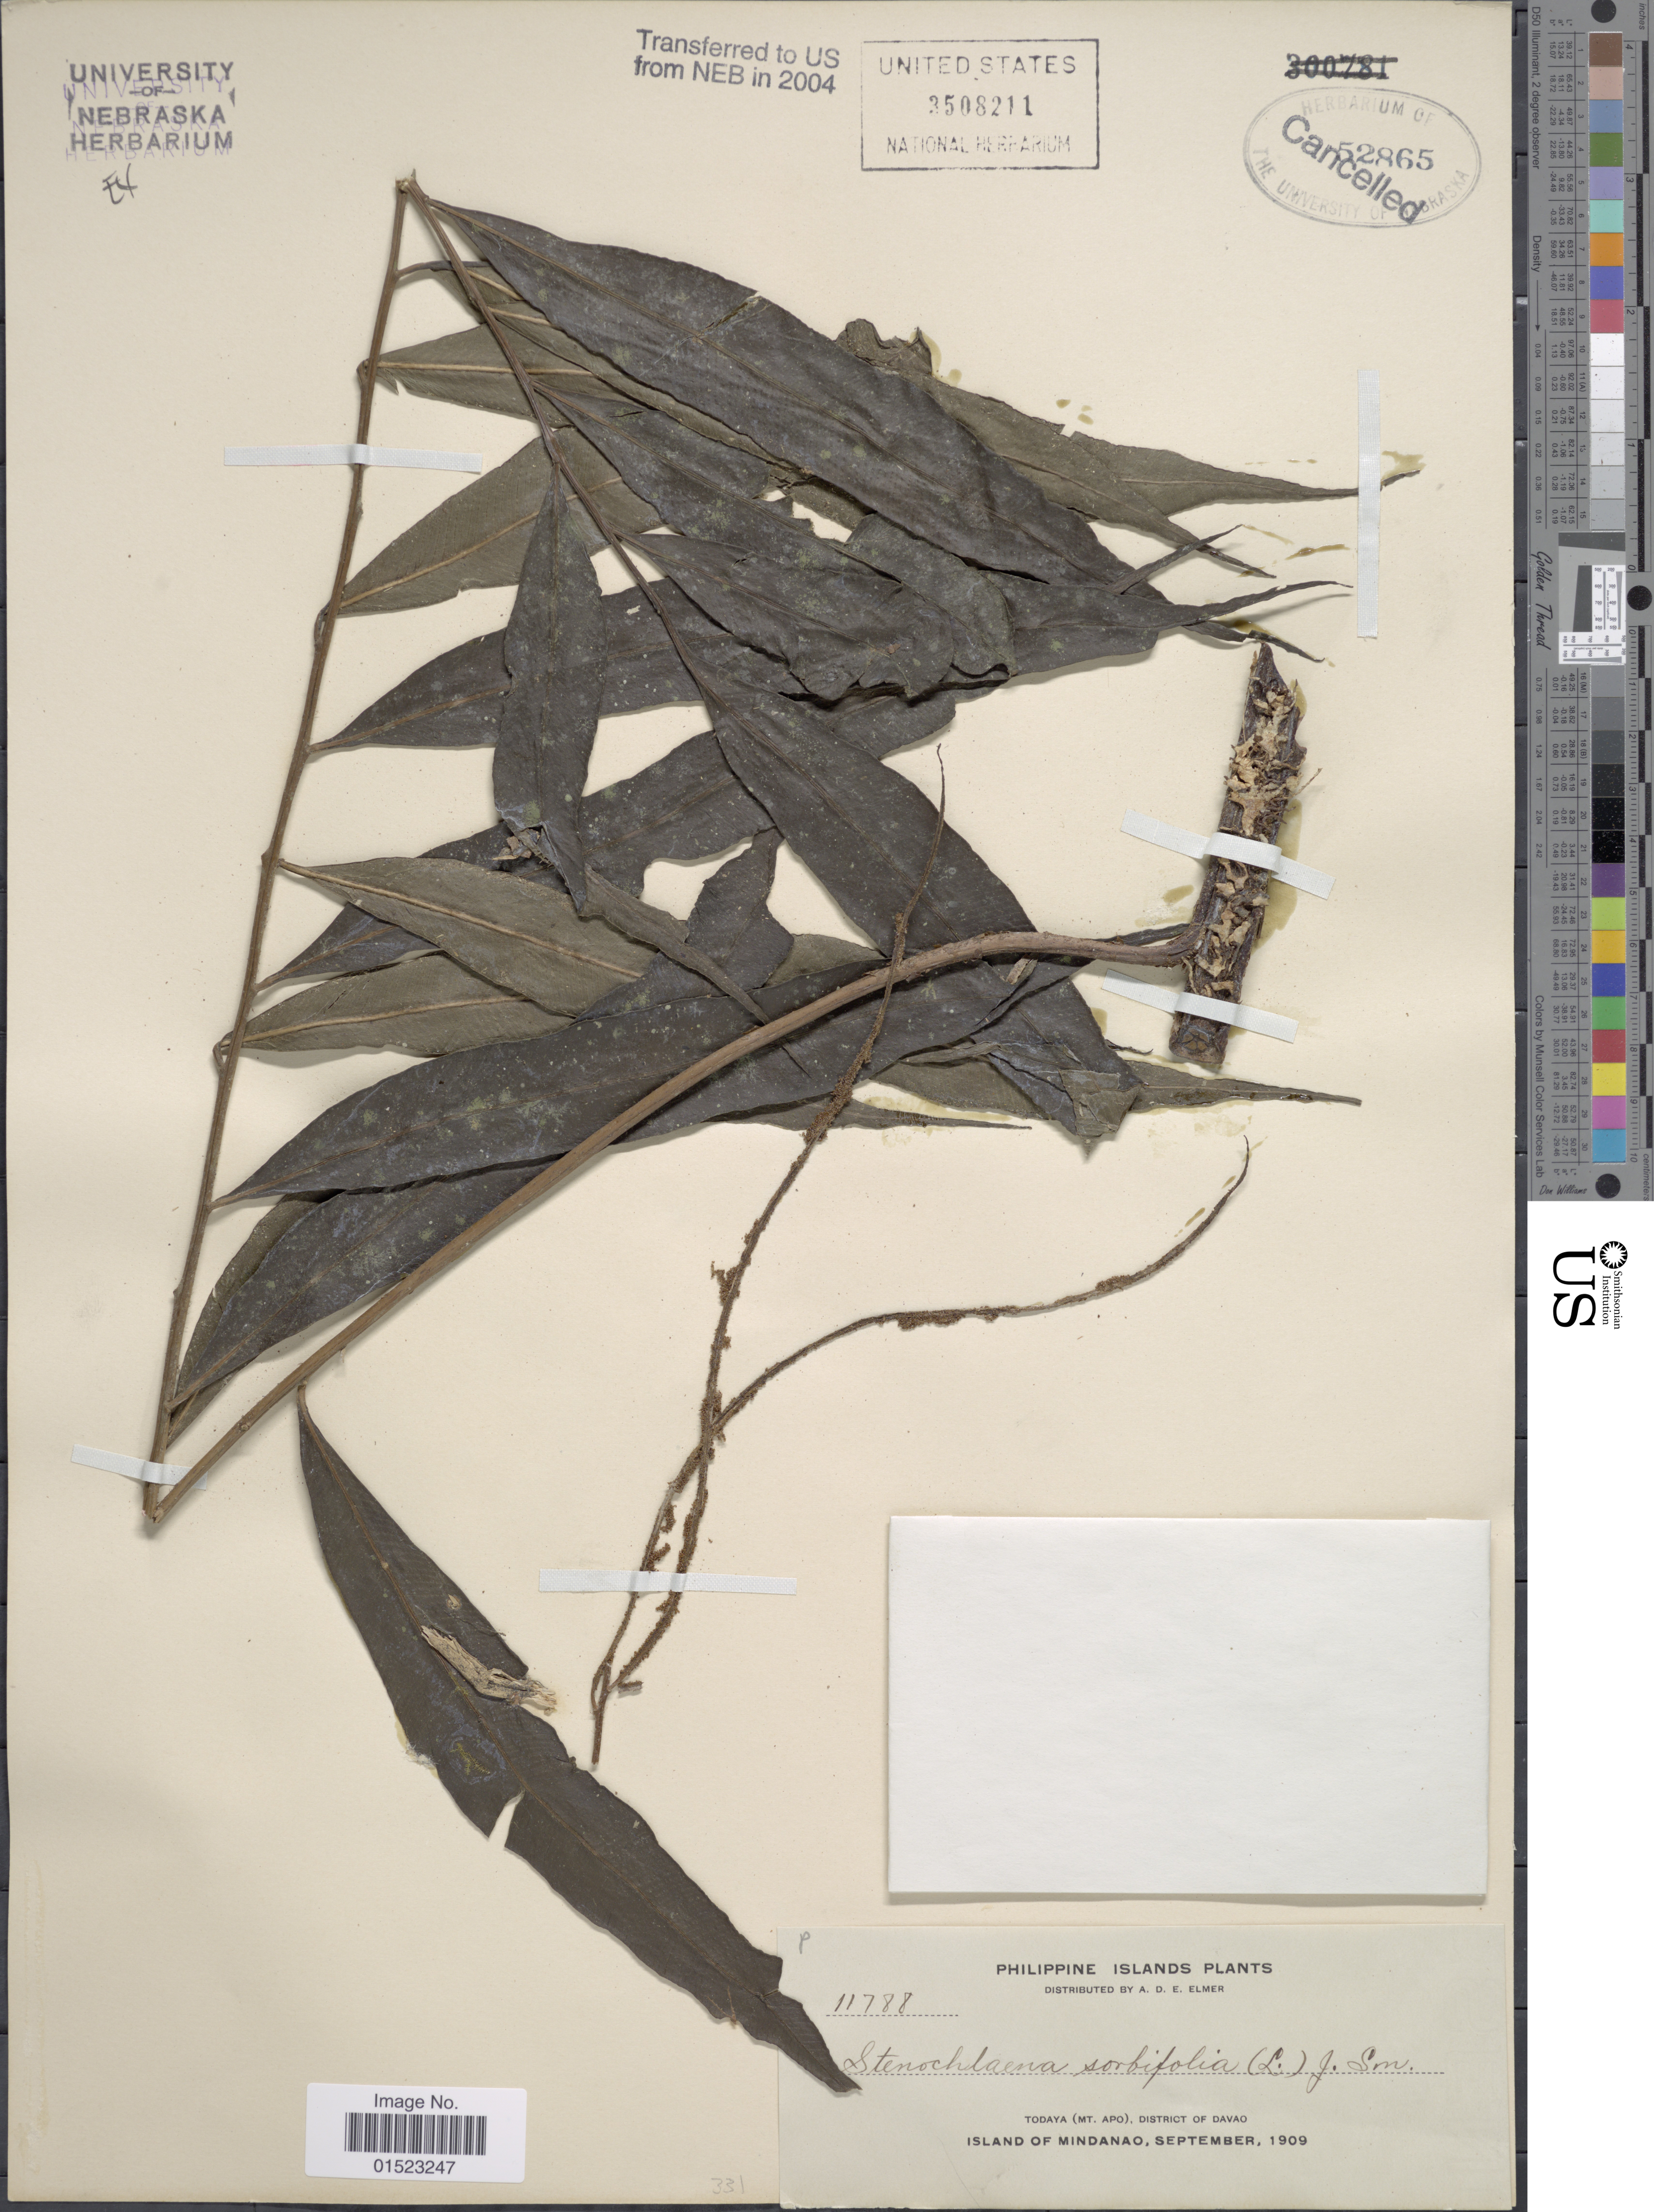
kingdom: Plantae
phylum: Tracheophyta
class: Polypodiopsida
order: Polypodiales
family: Blechnaceae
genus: Stenochlaena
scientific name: Stenochlaena sorbifolia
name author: (L.) J. Sm.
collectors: A. D. E. Elmer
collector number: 11788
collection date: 1909-09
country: Philippines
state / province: Davao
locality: Todaya (Mt. Apo), Island of Mindanao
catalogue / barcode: US 3508211